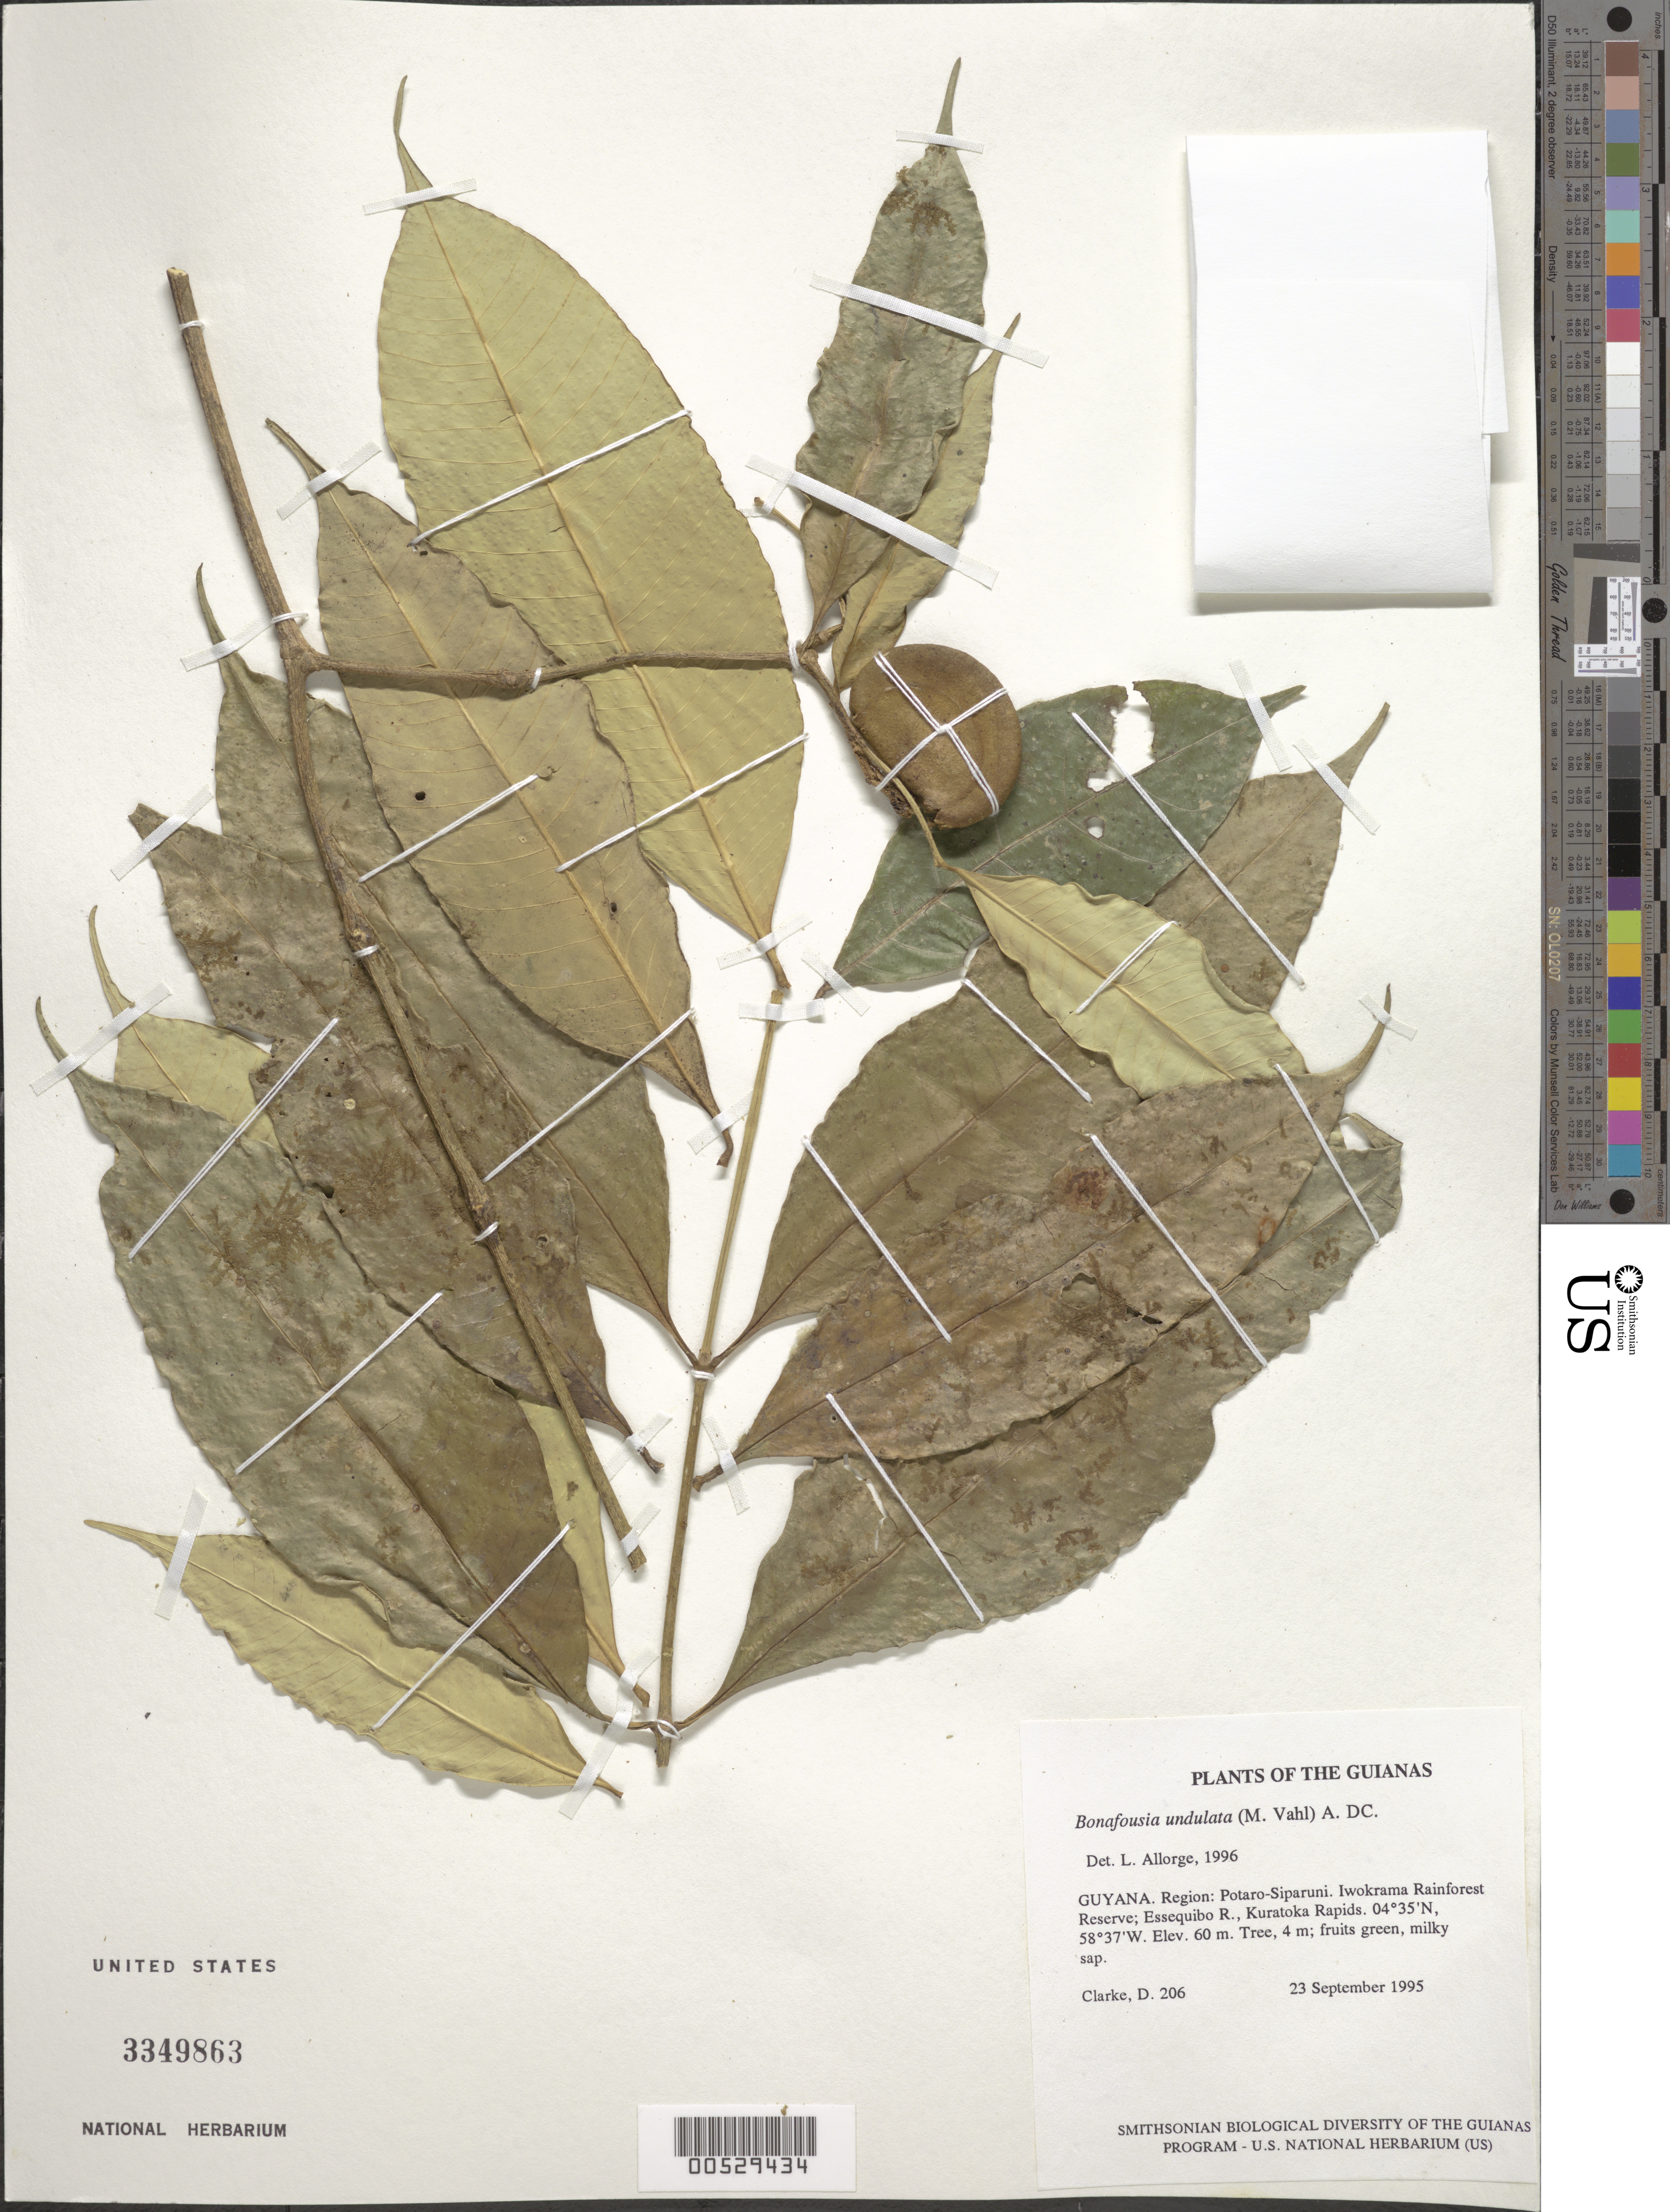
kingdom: Plantae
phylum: Tracheophyta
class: Magnoliopsida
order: Gentianales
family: Apocynaceae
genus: Bonafousia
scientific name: Bonafousia undulata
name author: (Vahl) A. DC.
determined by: Allorge, L.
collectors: H. D. Clarke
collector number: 206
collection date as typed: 23 September 1995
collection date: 1995-09-23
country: Guyana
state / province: Potaro-Siparuni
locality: Iwokrama Rainforest Reserve; Essequibo R., Kuratoka Rapids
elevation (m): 60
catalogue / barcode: US 3349863